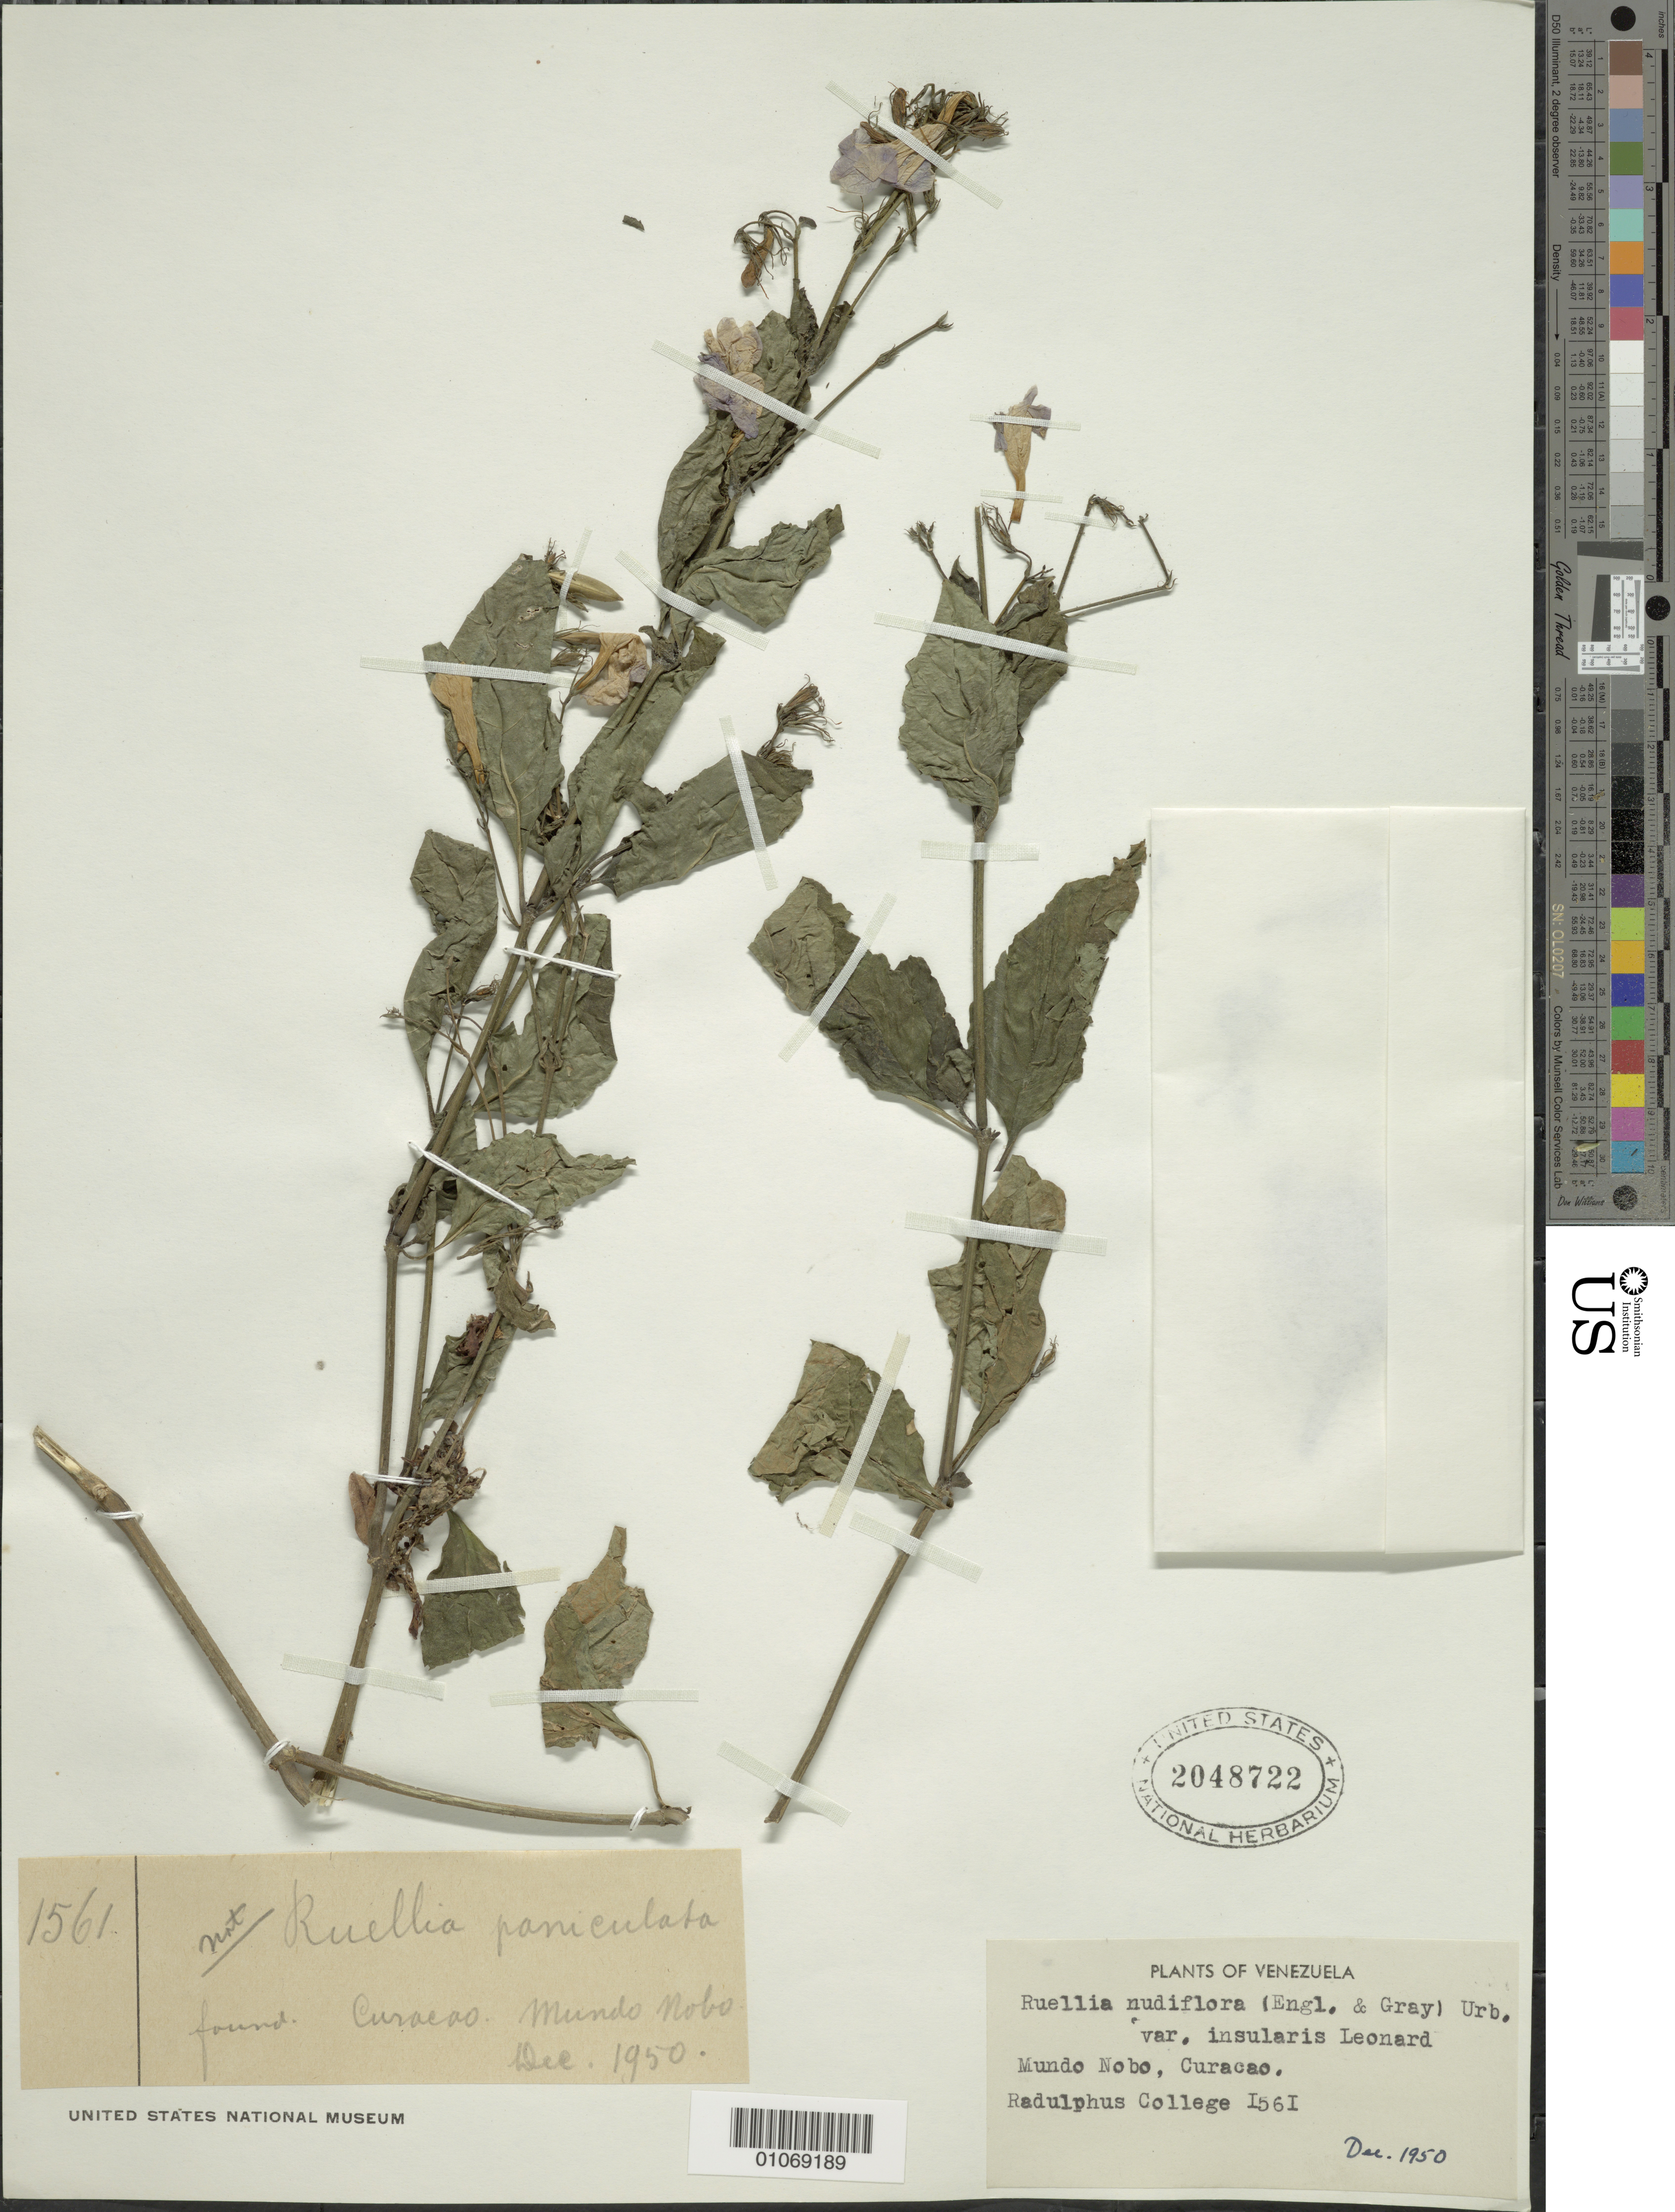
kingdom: Plantae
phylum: Tracheophyta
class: Magnoliopsida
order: Lamiales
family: Acanthaceae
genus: Ruellia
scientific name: Ruellia nudiflora var. insularis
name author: Leonard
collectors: Radulphus College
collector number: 56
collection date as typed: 01 Dec 1950 to 31 Dec 1950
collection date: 1950-12-01/1950-12-31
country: Curaçao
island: Curaçao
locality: Mundo Nobo.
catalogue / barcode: US 2048722